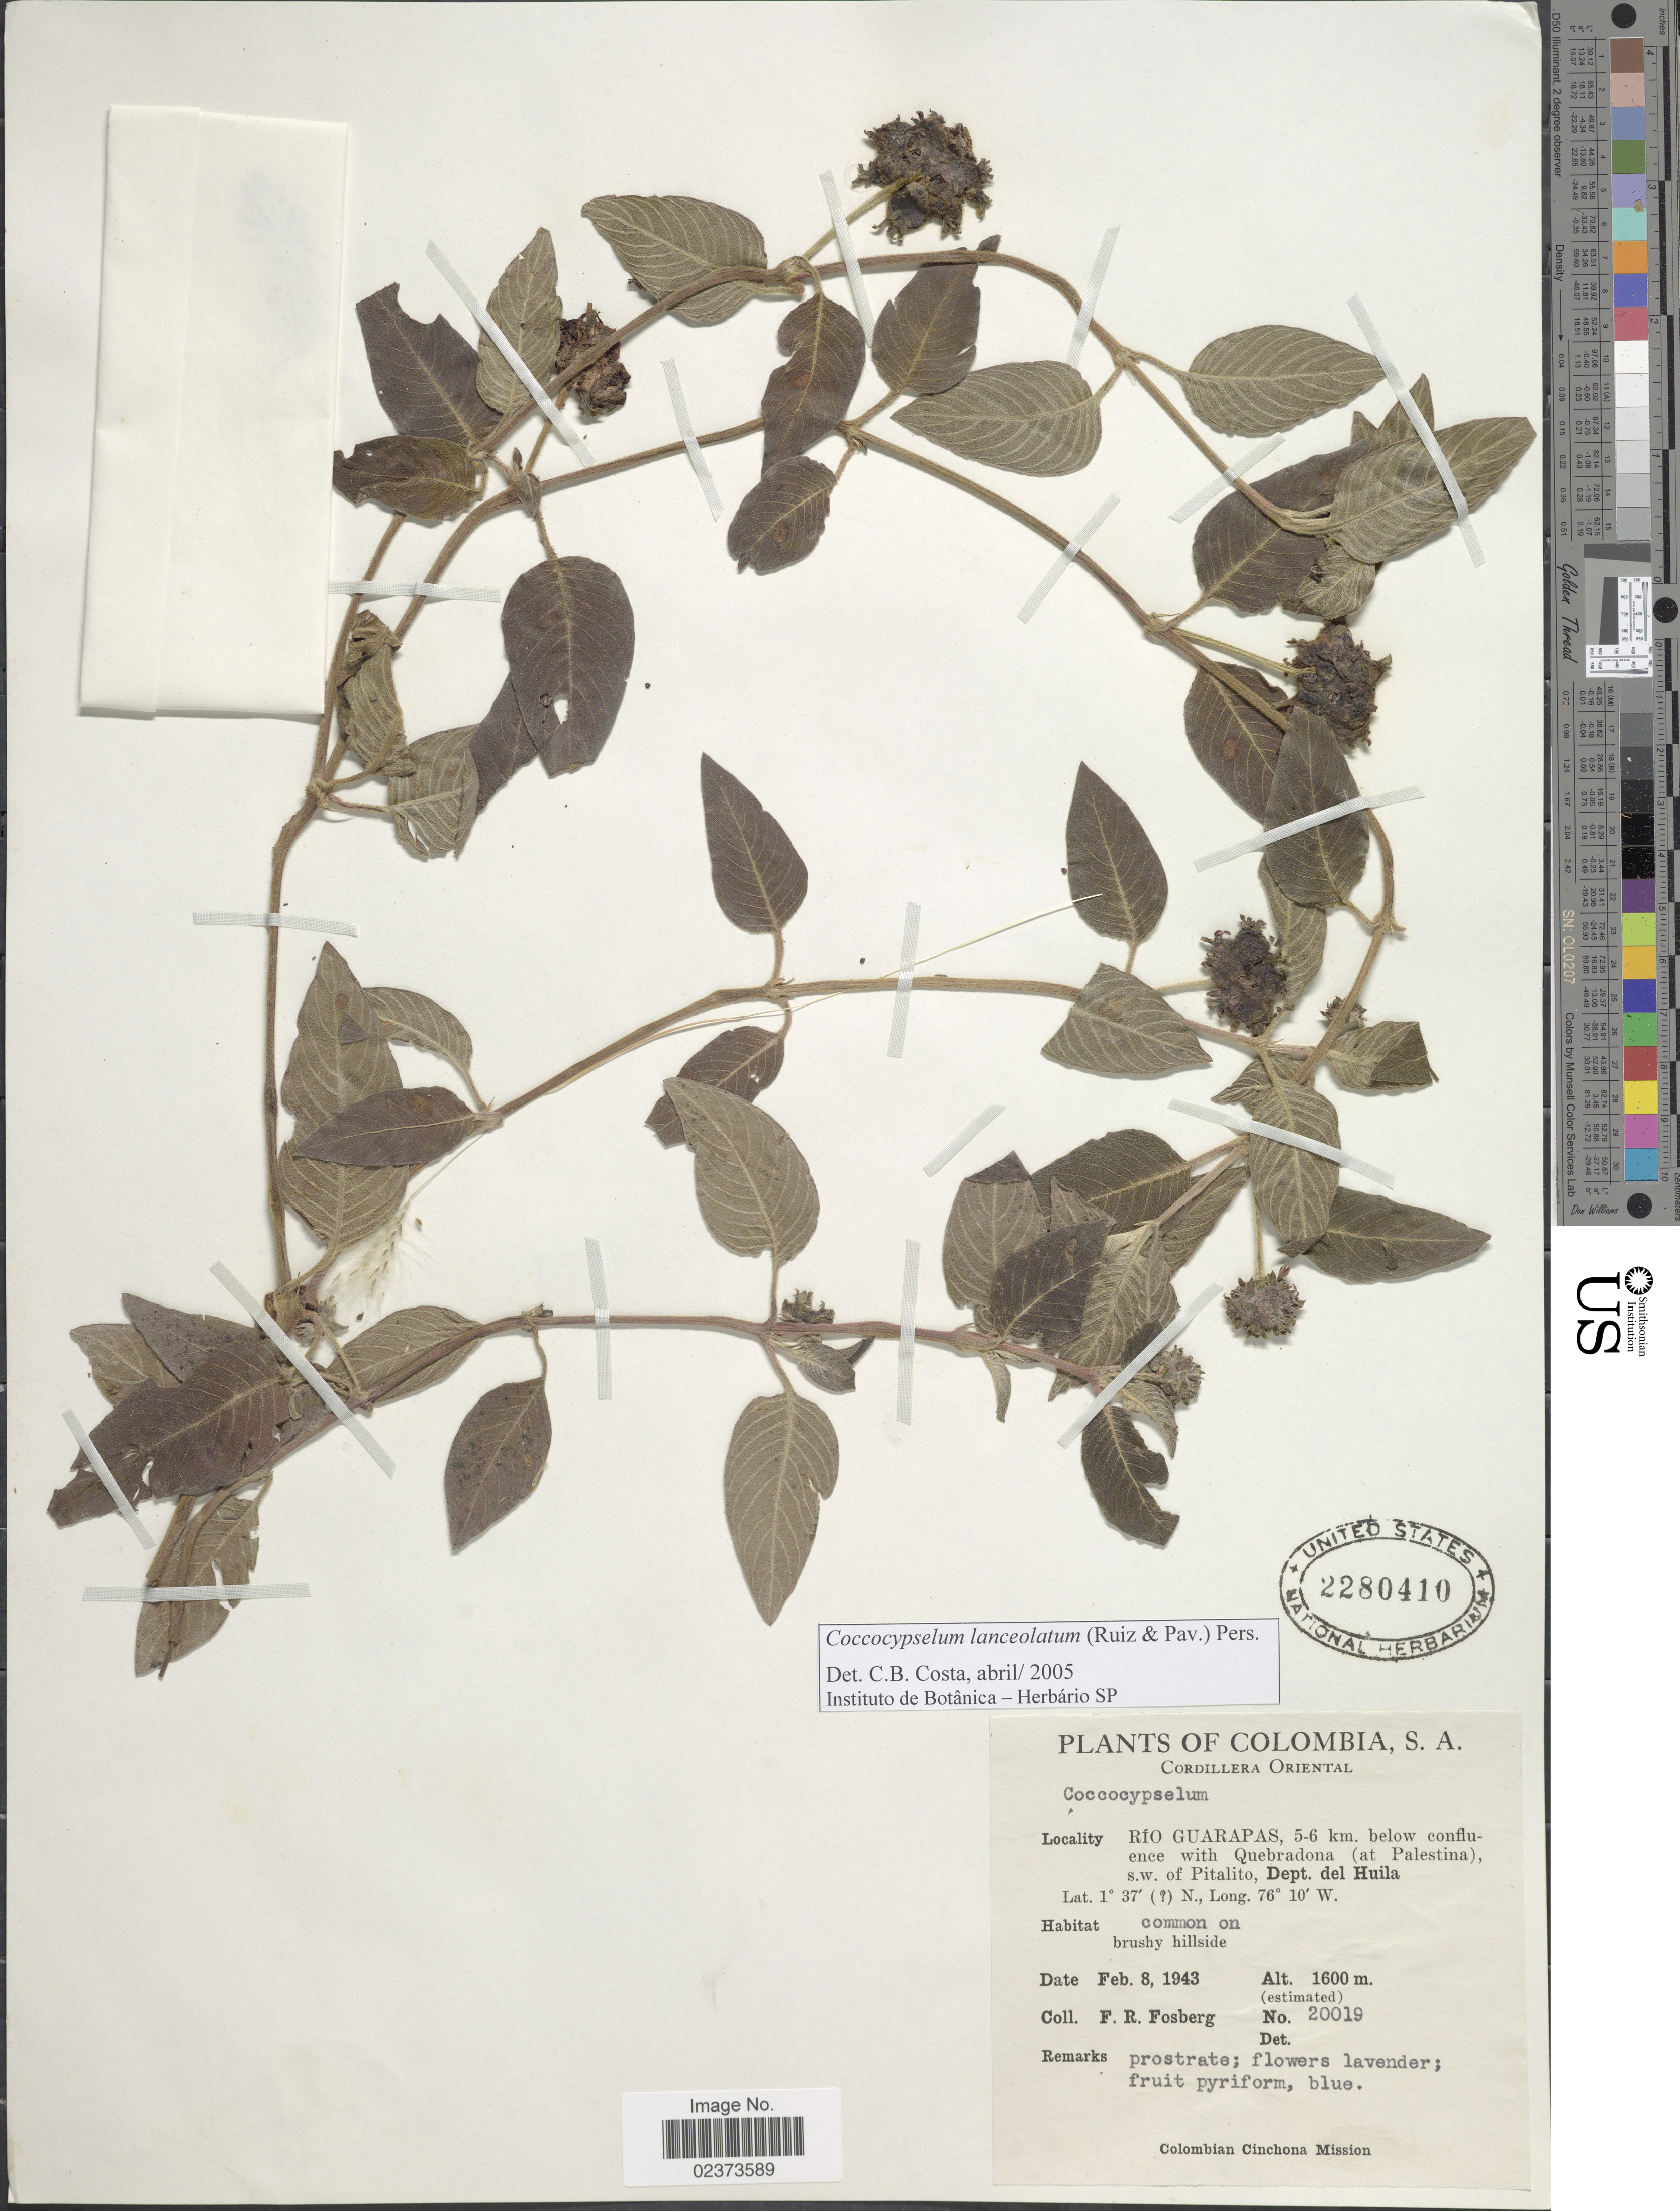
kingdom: Plantae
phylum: Tracheophyta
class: Magnoliopsida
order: Gentianales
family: Rubiaceae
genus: Coccocypselum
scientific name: Coccocypselum lanceolatum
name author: (Ruiz & Pav.) Pers.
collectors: F. R. Fosberg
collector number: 20019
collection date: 1943-02-08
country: Colombia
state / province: Huila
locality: Cordillera Occidental, Río Guarapas, 5-6 km below confluence with Quebradona (ar palestina), s.w. of Pitalito, Dept. del Huila, common on brushy hillside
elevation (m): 1600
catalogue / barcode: US 2280410